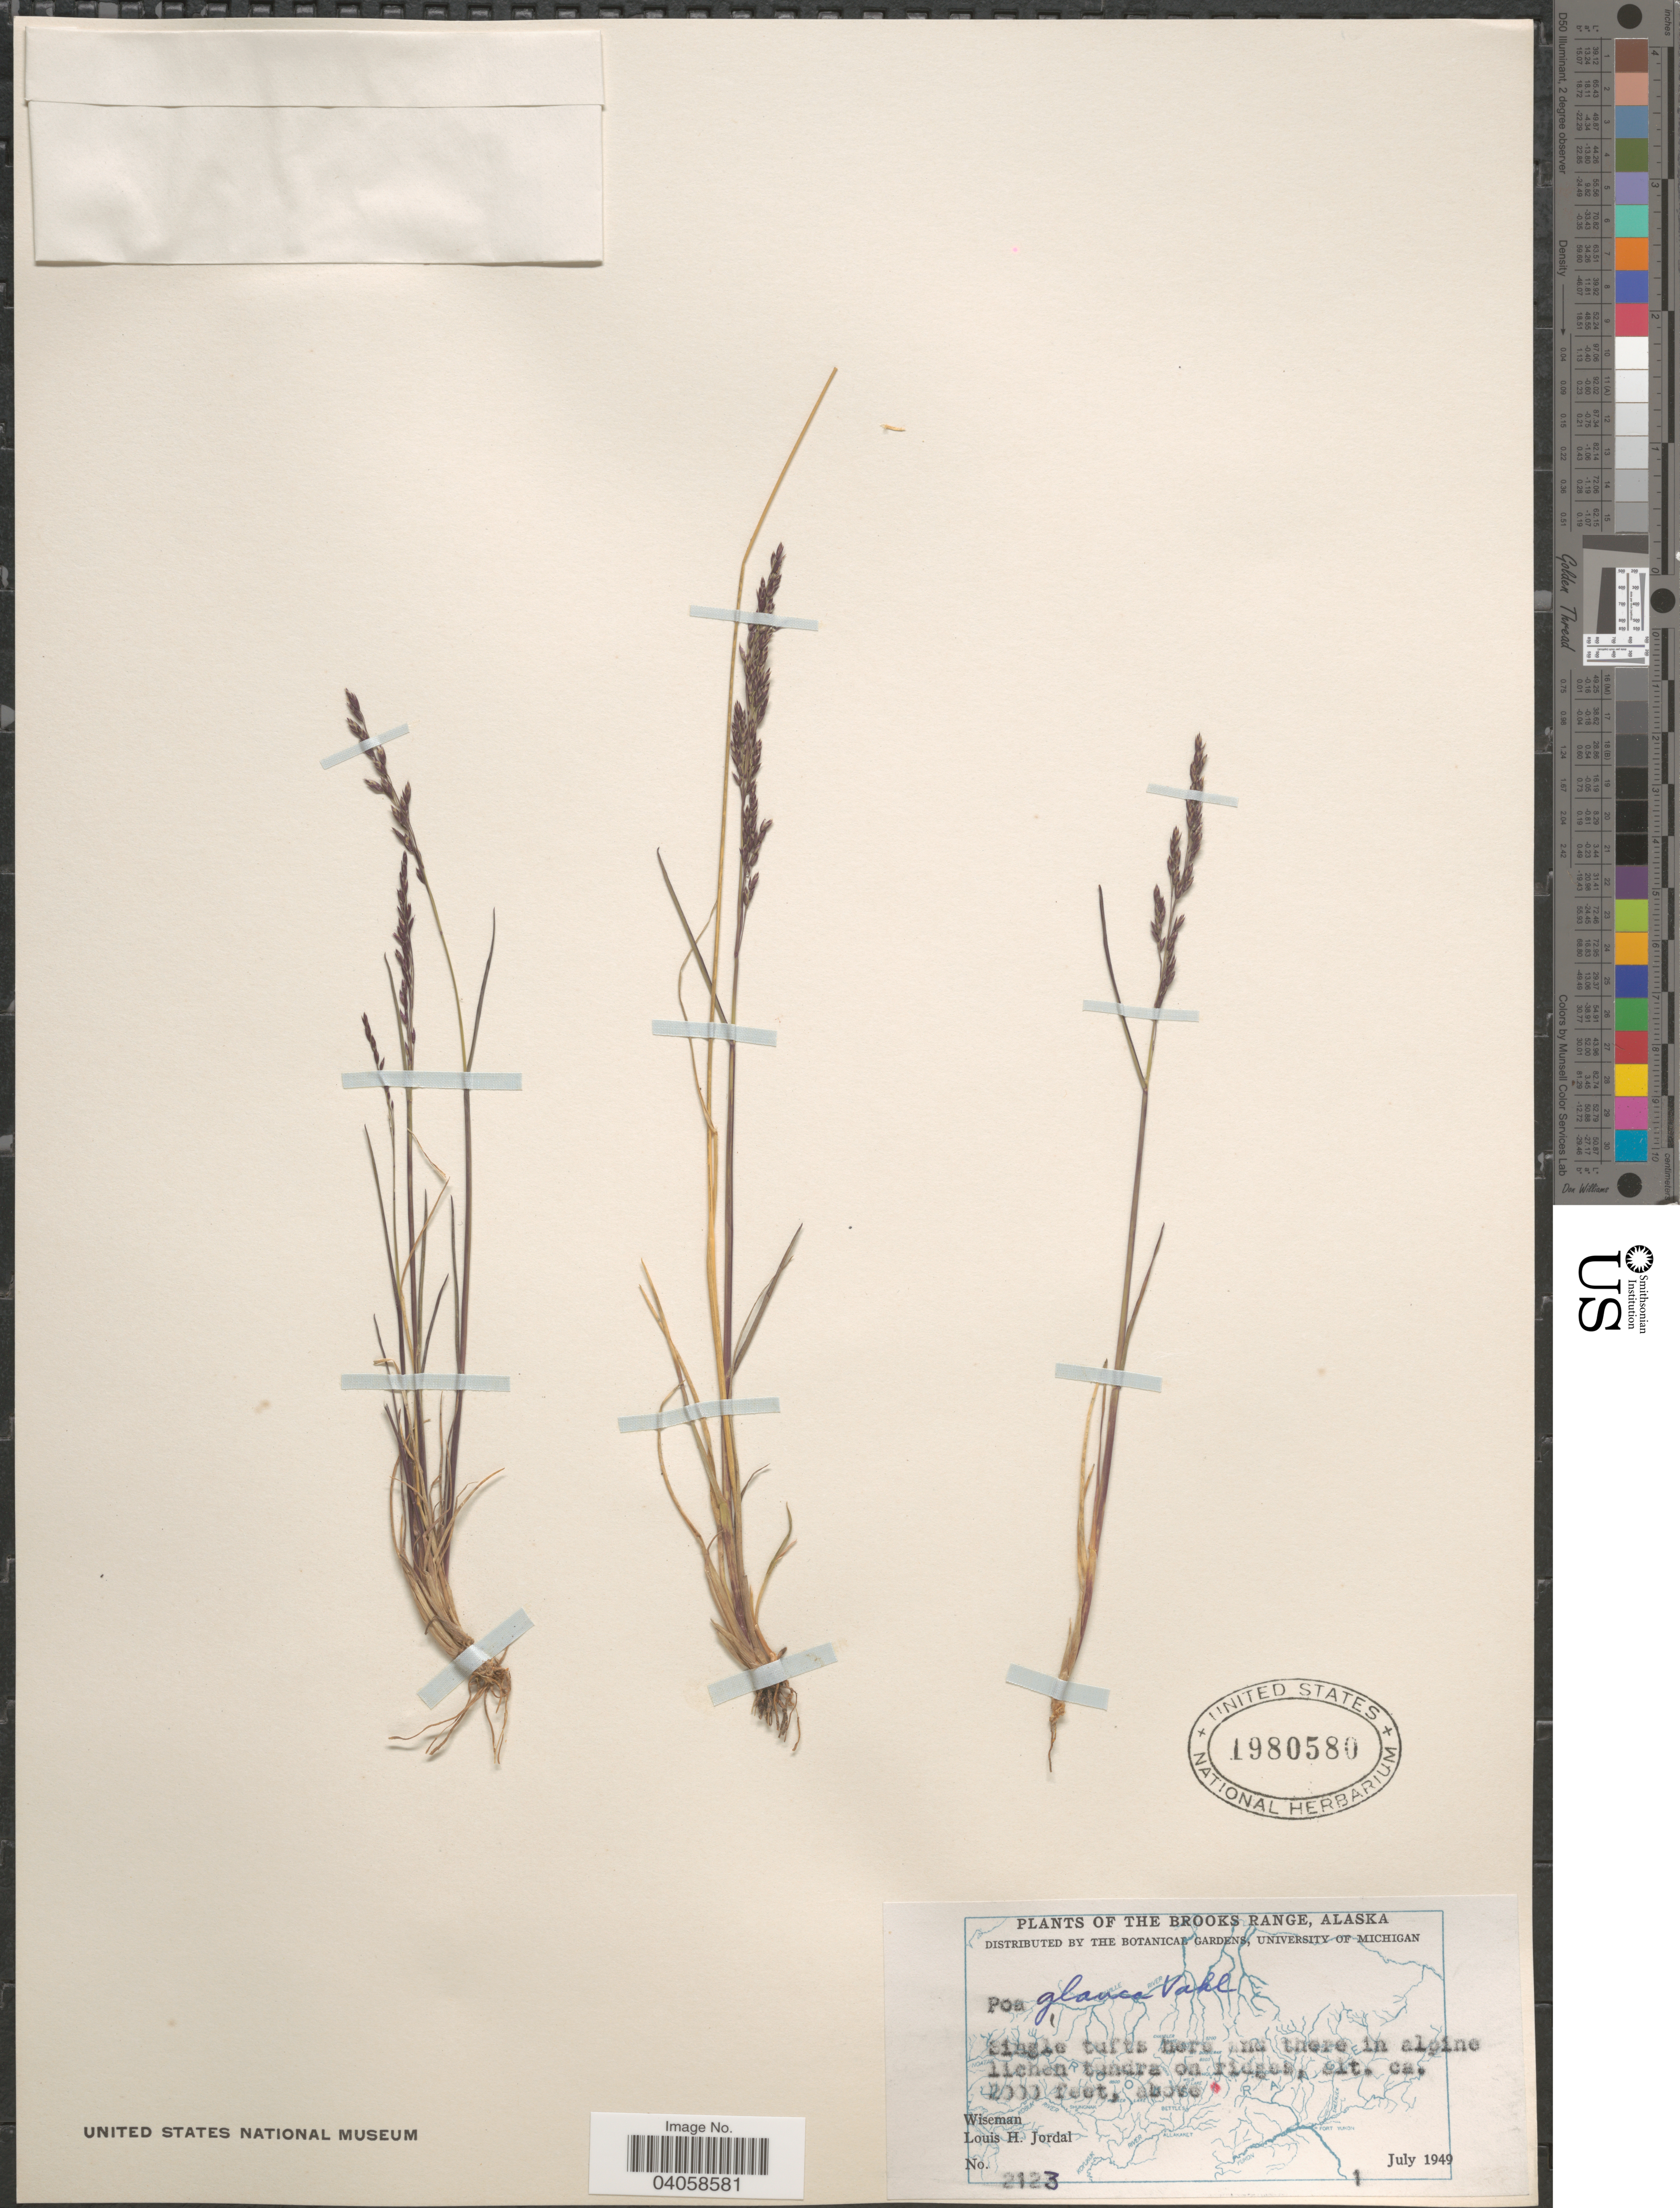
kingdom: Plantae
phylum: Tracheophyta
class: Liliopsida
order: Poales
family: Poaceae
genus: Poa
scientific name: Poa glauca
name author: Vahl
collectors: L. Jordal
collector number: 2123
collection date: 1949-07-01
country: United States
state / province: Alaska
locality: The Brooks Range. Single tufts here and there in alpine lichen tundra on ridges.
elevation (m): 610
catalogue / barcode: US 1980580